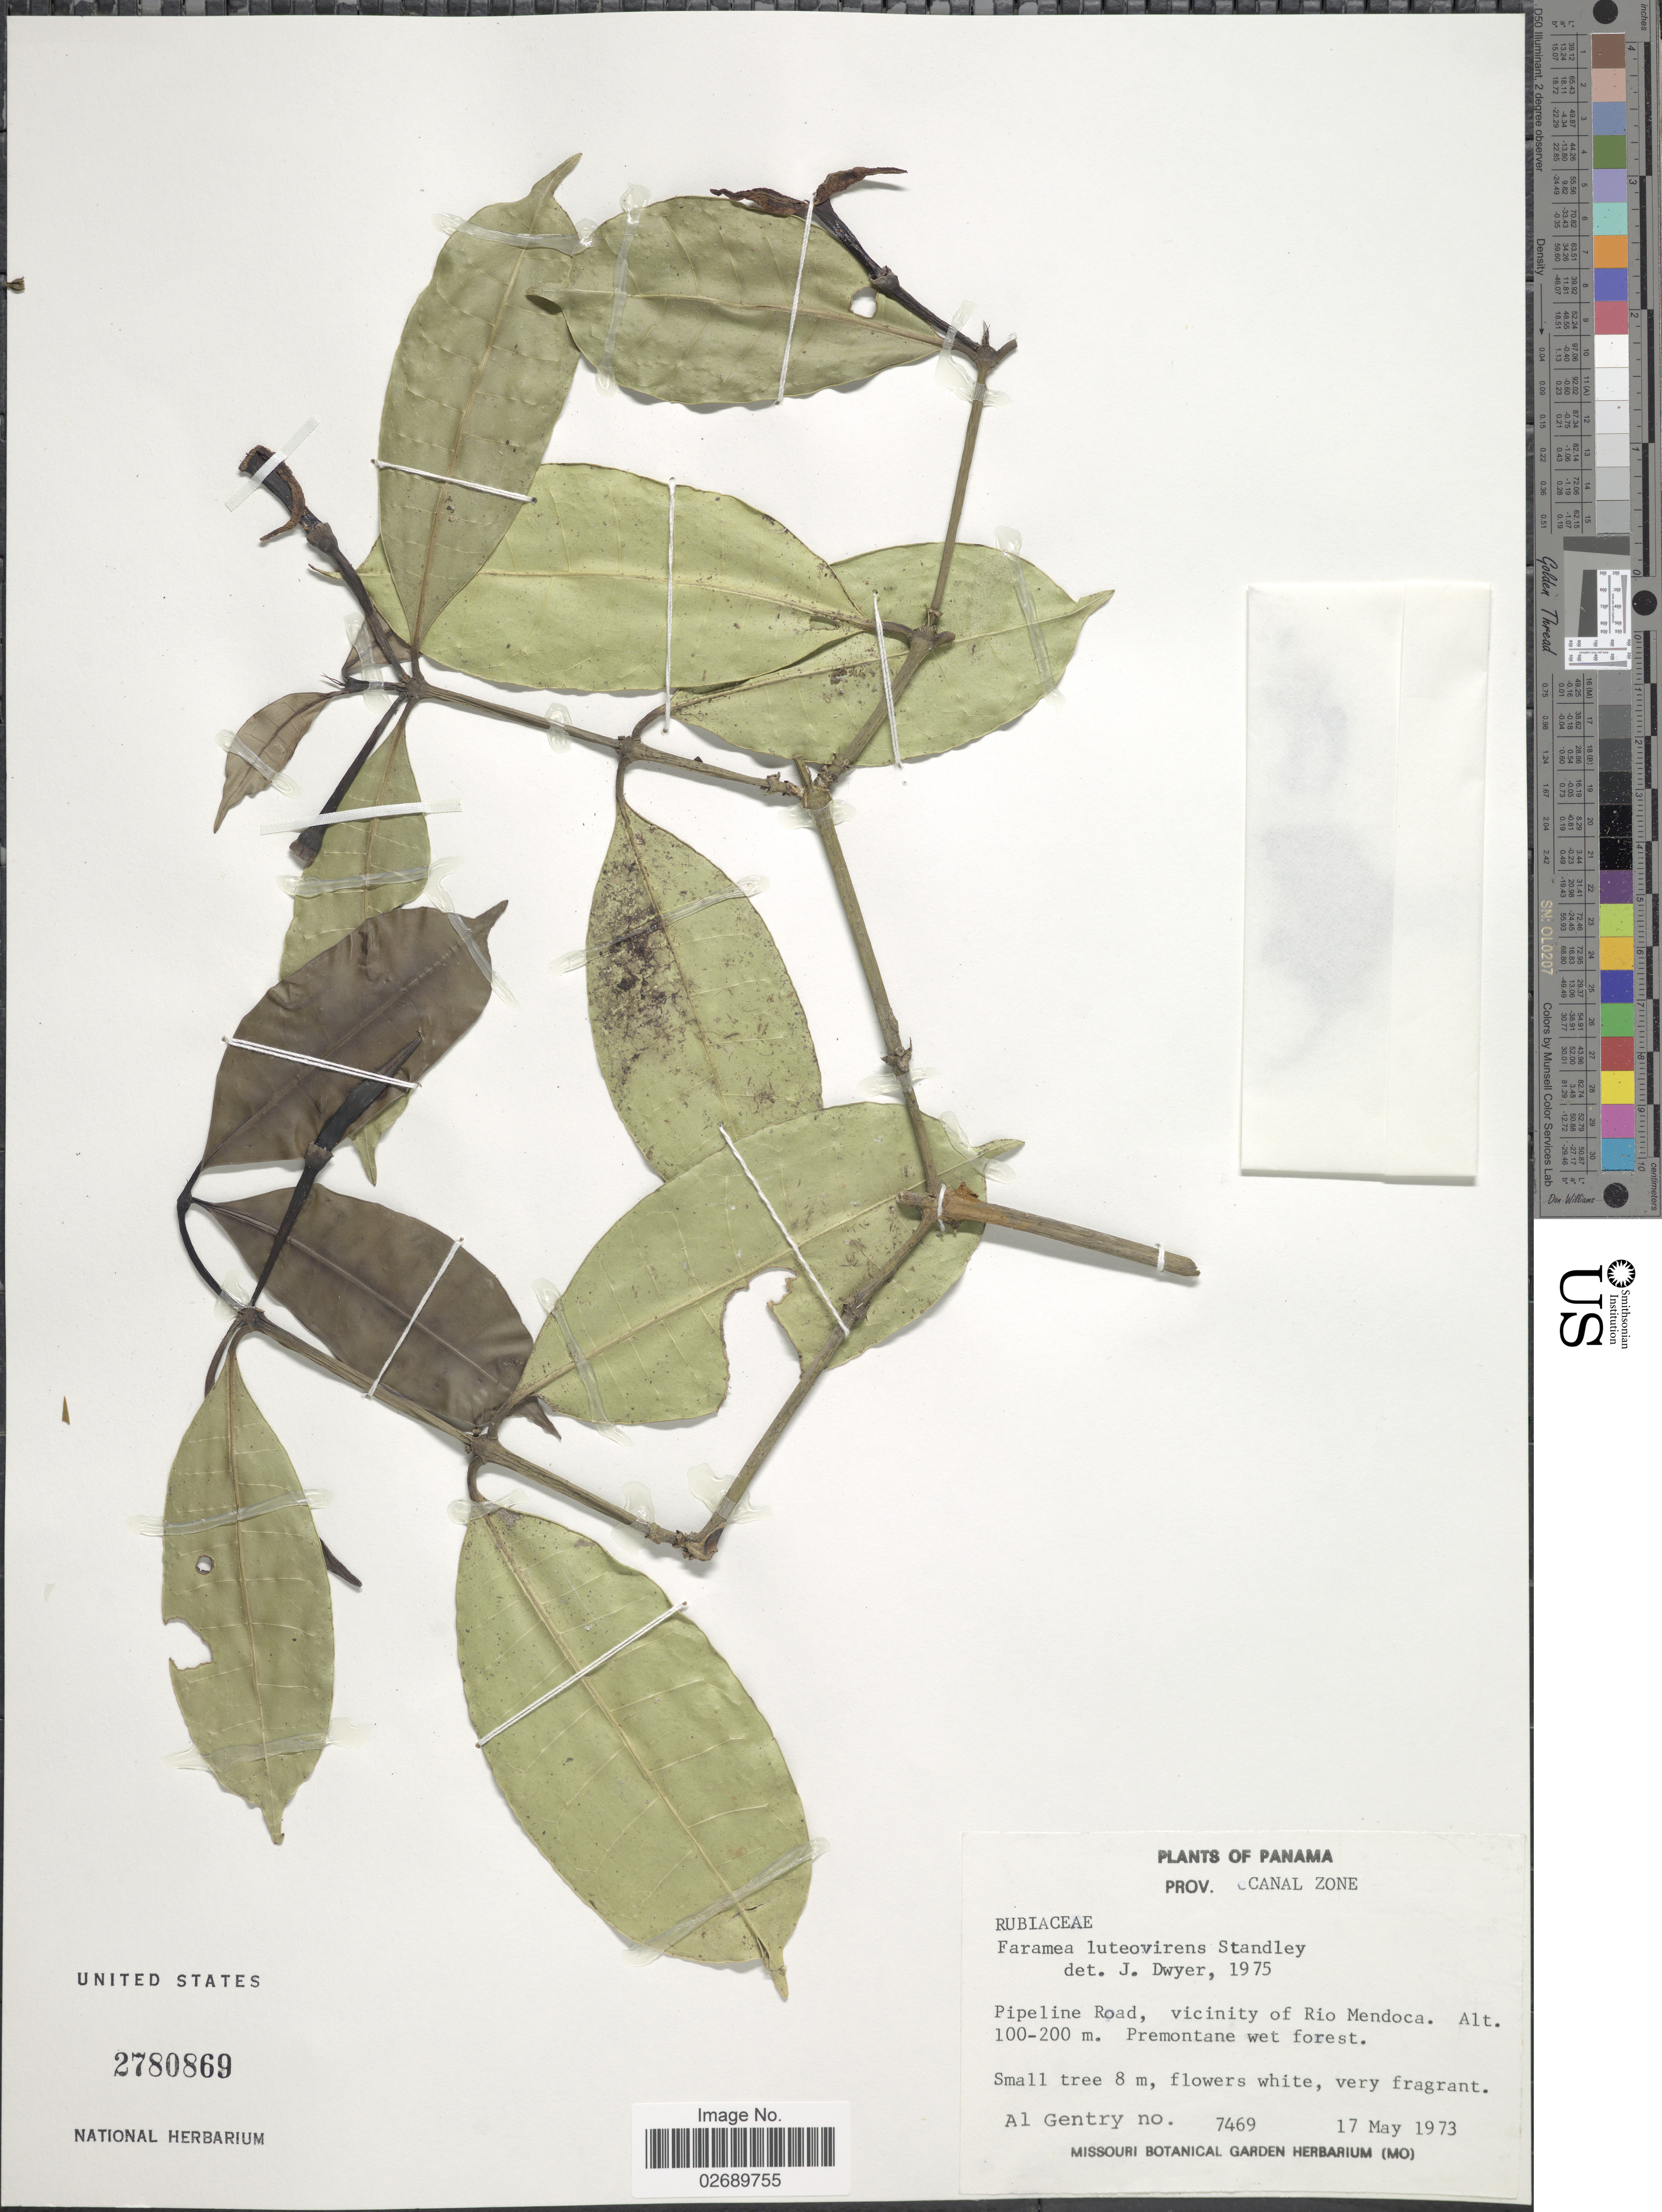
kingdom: Plantae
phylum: Tracheophyta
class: Magnoliopsida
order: Gentianales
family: Rubiaceae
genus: Faramea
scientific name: Faramea luteovirens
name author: Standl.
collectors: A. H. Gentry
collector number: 7469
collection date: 1973-05-17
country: Panama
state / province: Colón / Panamá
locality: Prov. Canal Zone. Pipeline Road, vicinity of Rio Mendoca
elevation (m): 100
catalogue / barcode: US 2780869